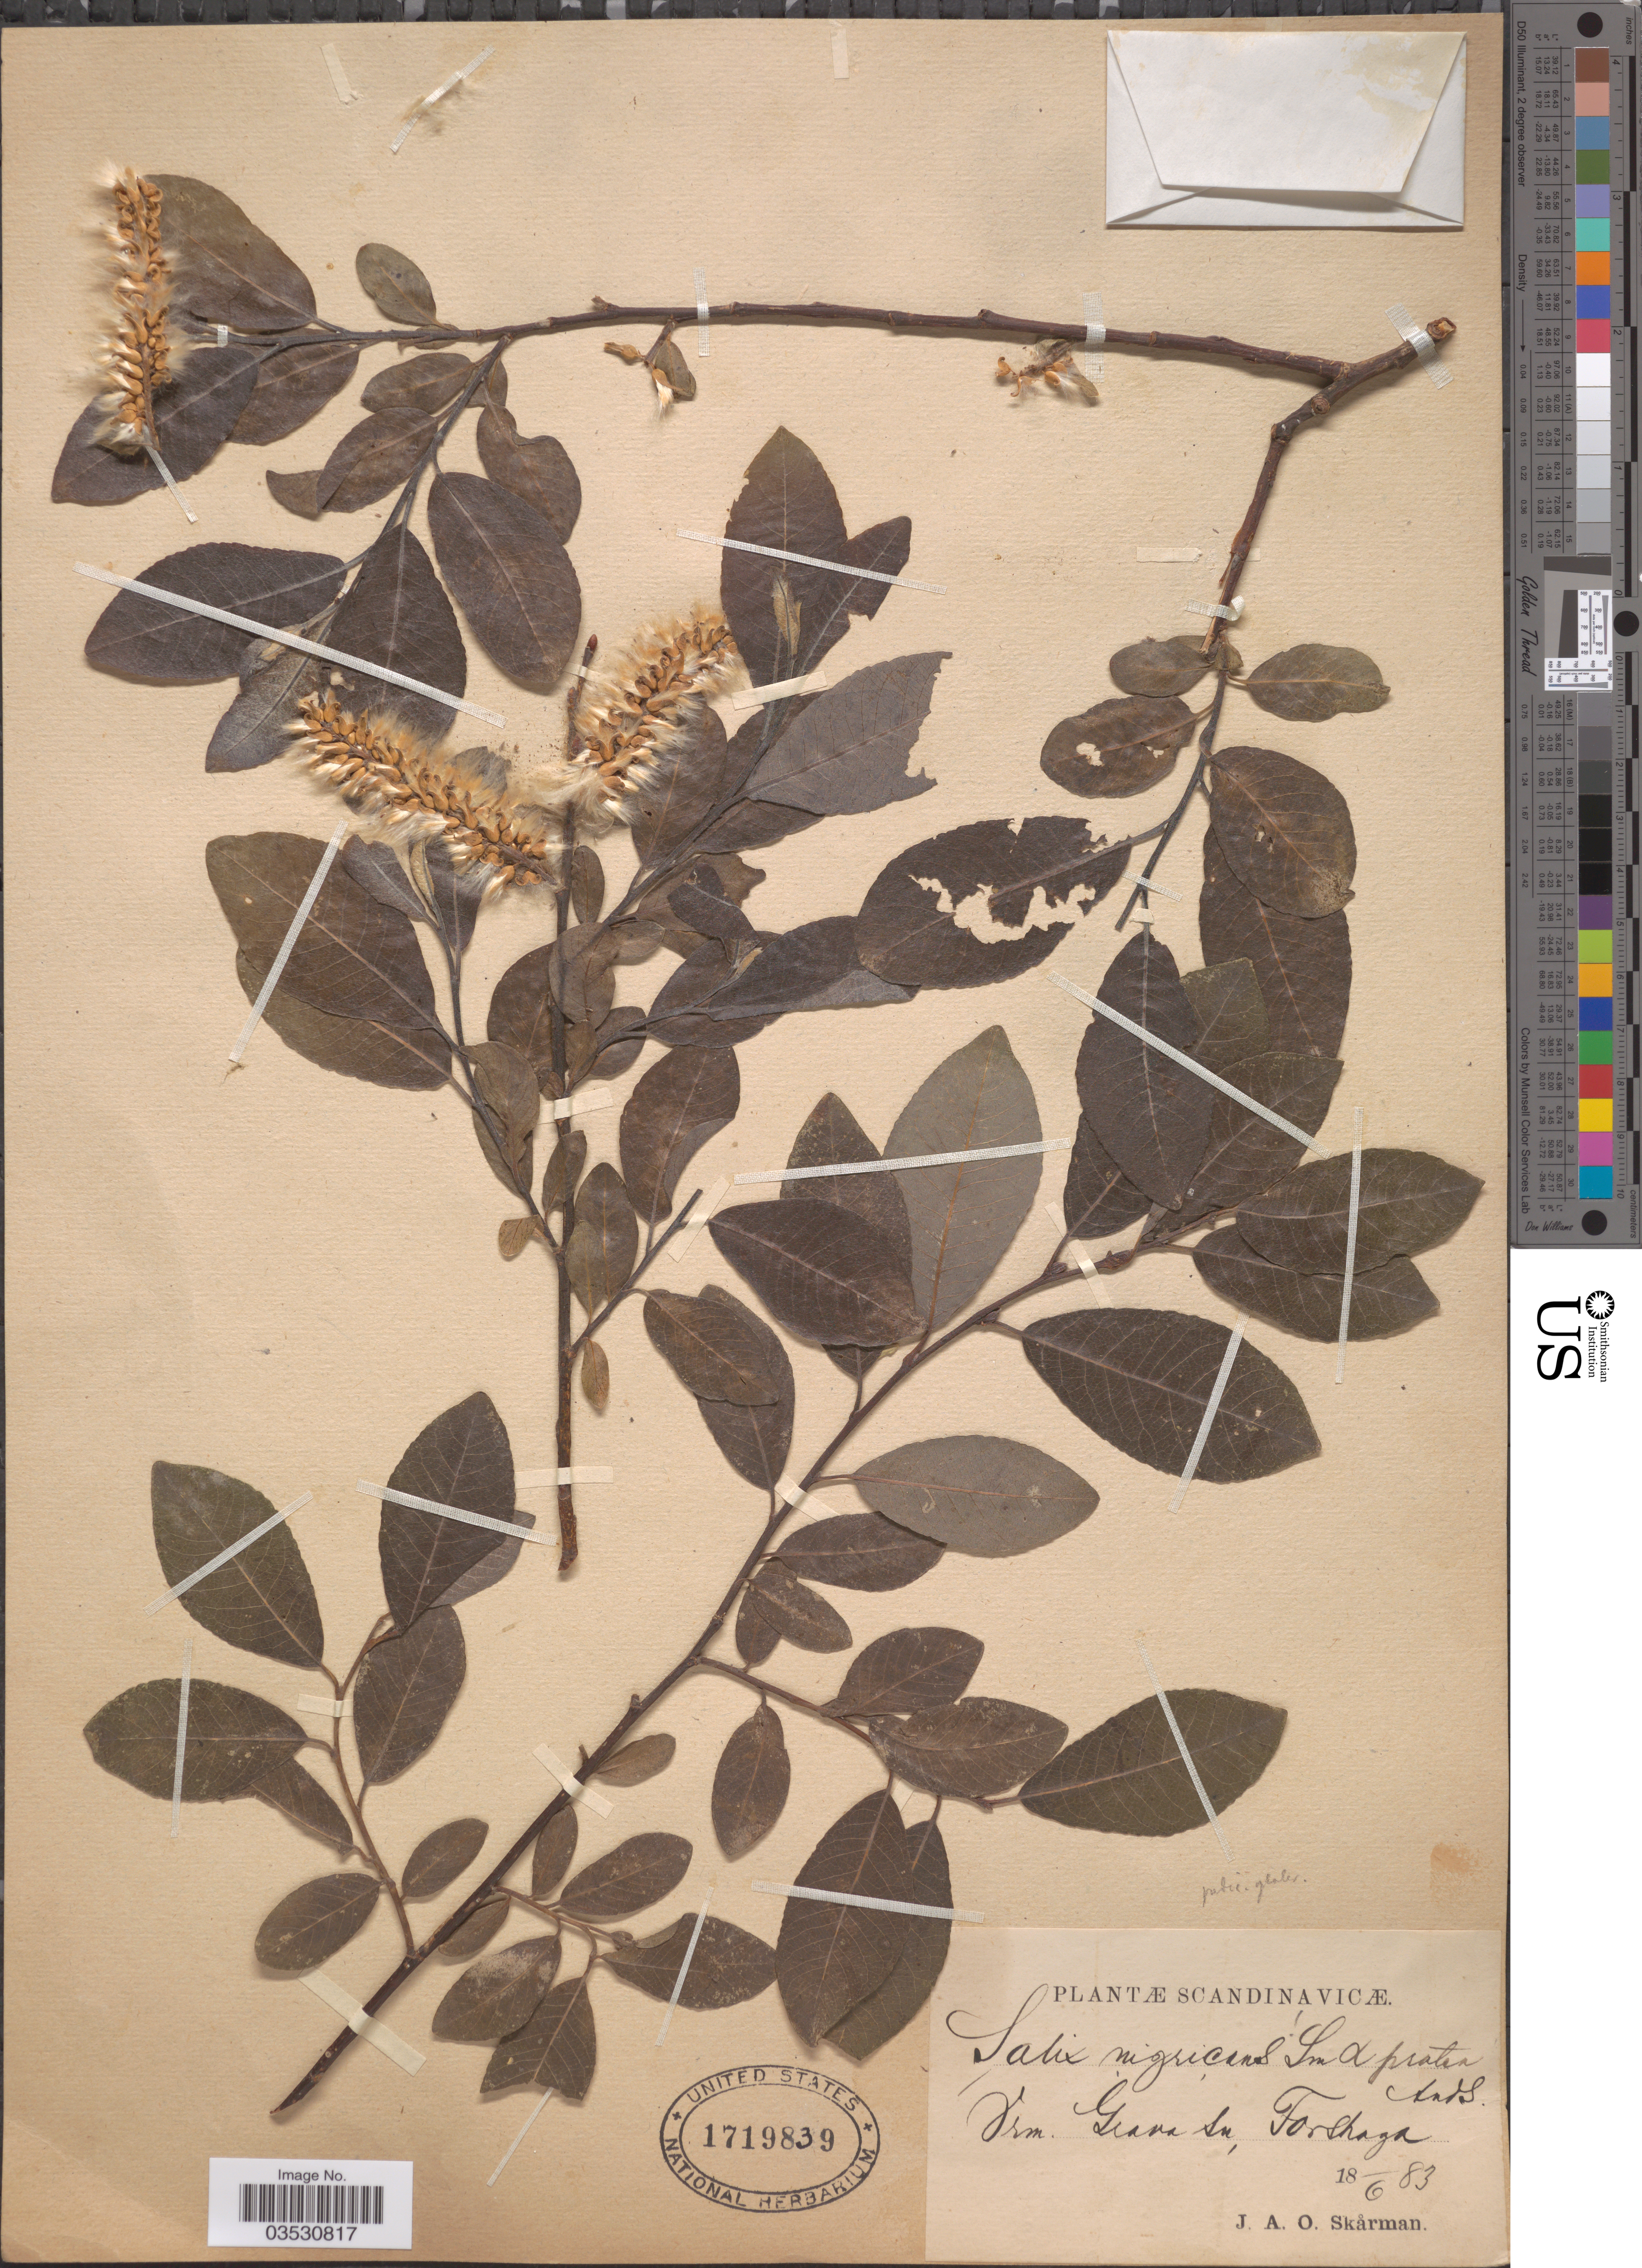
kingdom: Plantae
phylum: Tracheophyta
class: Magnoliopsida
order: Malpighiales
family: Salicaceae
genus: Salix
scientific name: Salix nigricans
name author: Sm.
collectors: J. Skarman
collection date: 1883-06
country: Sweden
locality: Scandinavicæ. Vrm. Grana Sn, Forshaga.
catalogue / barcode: US 1719839